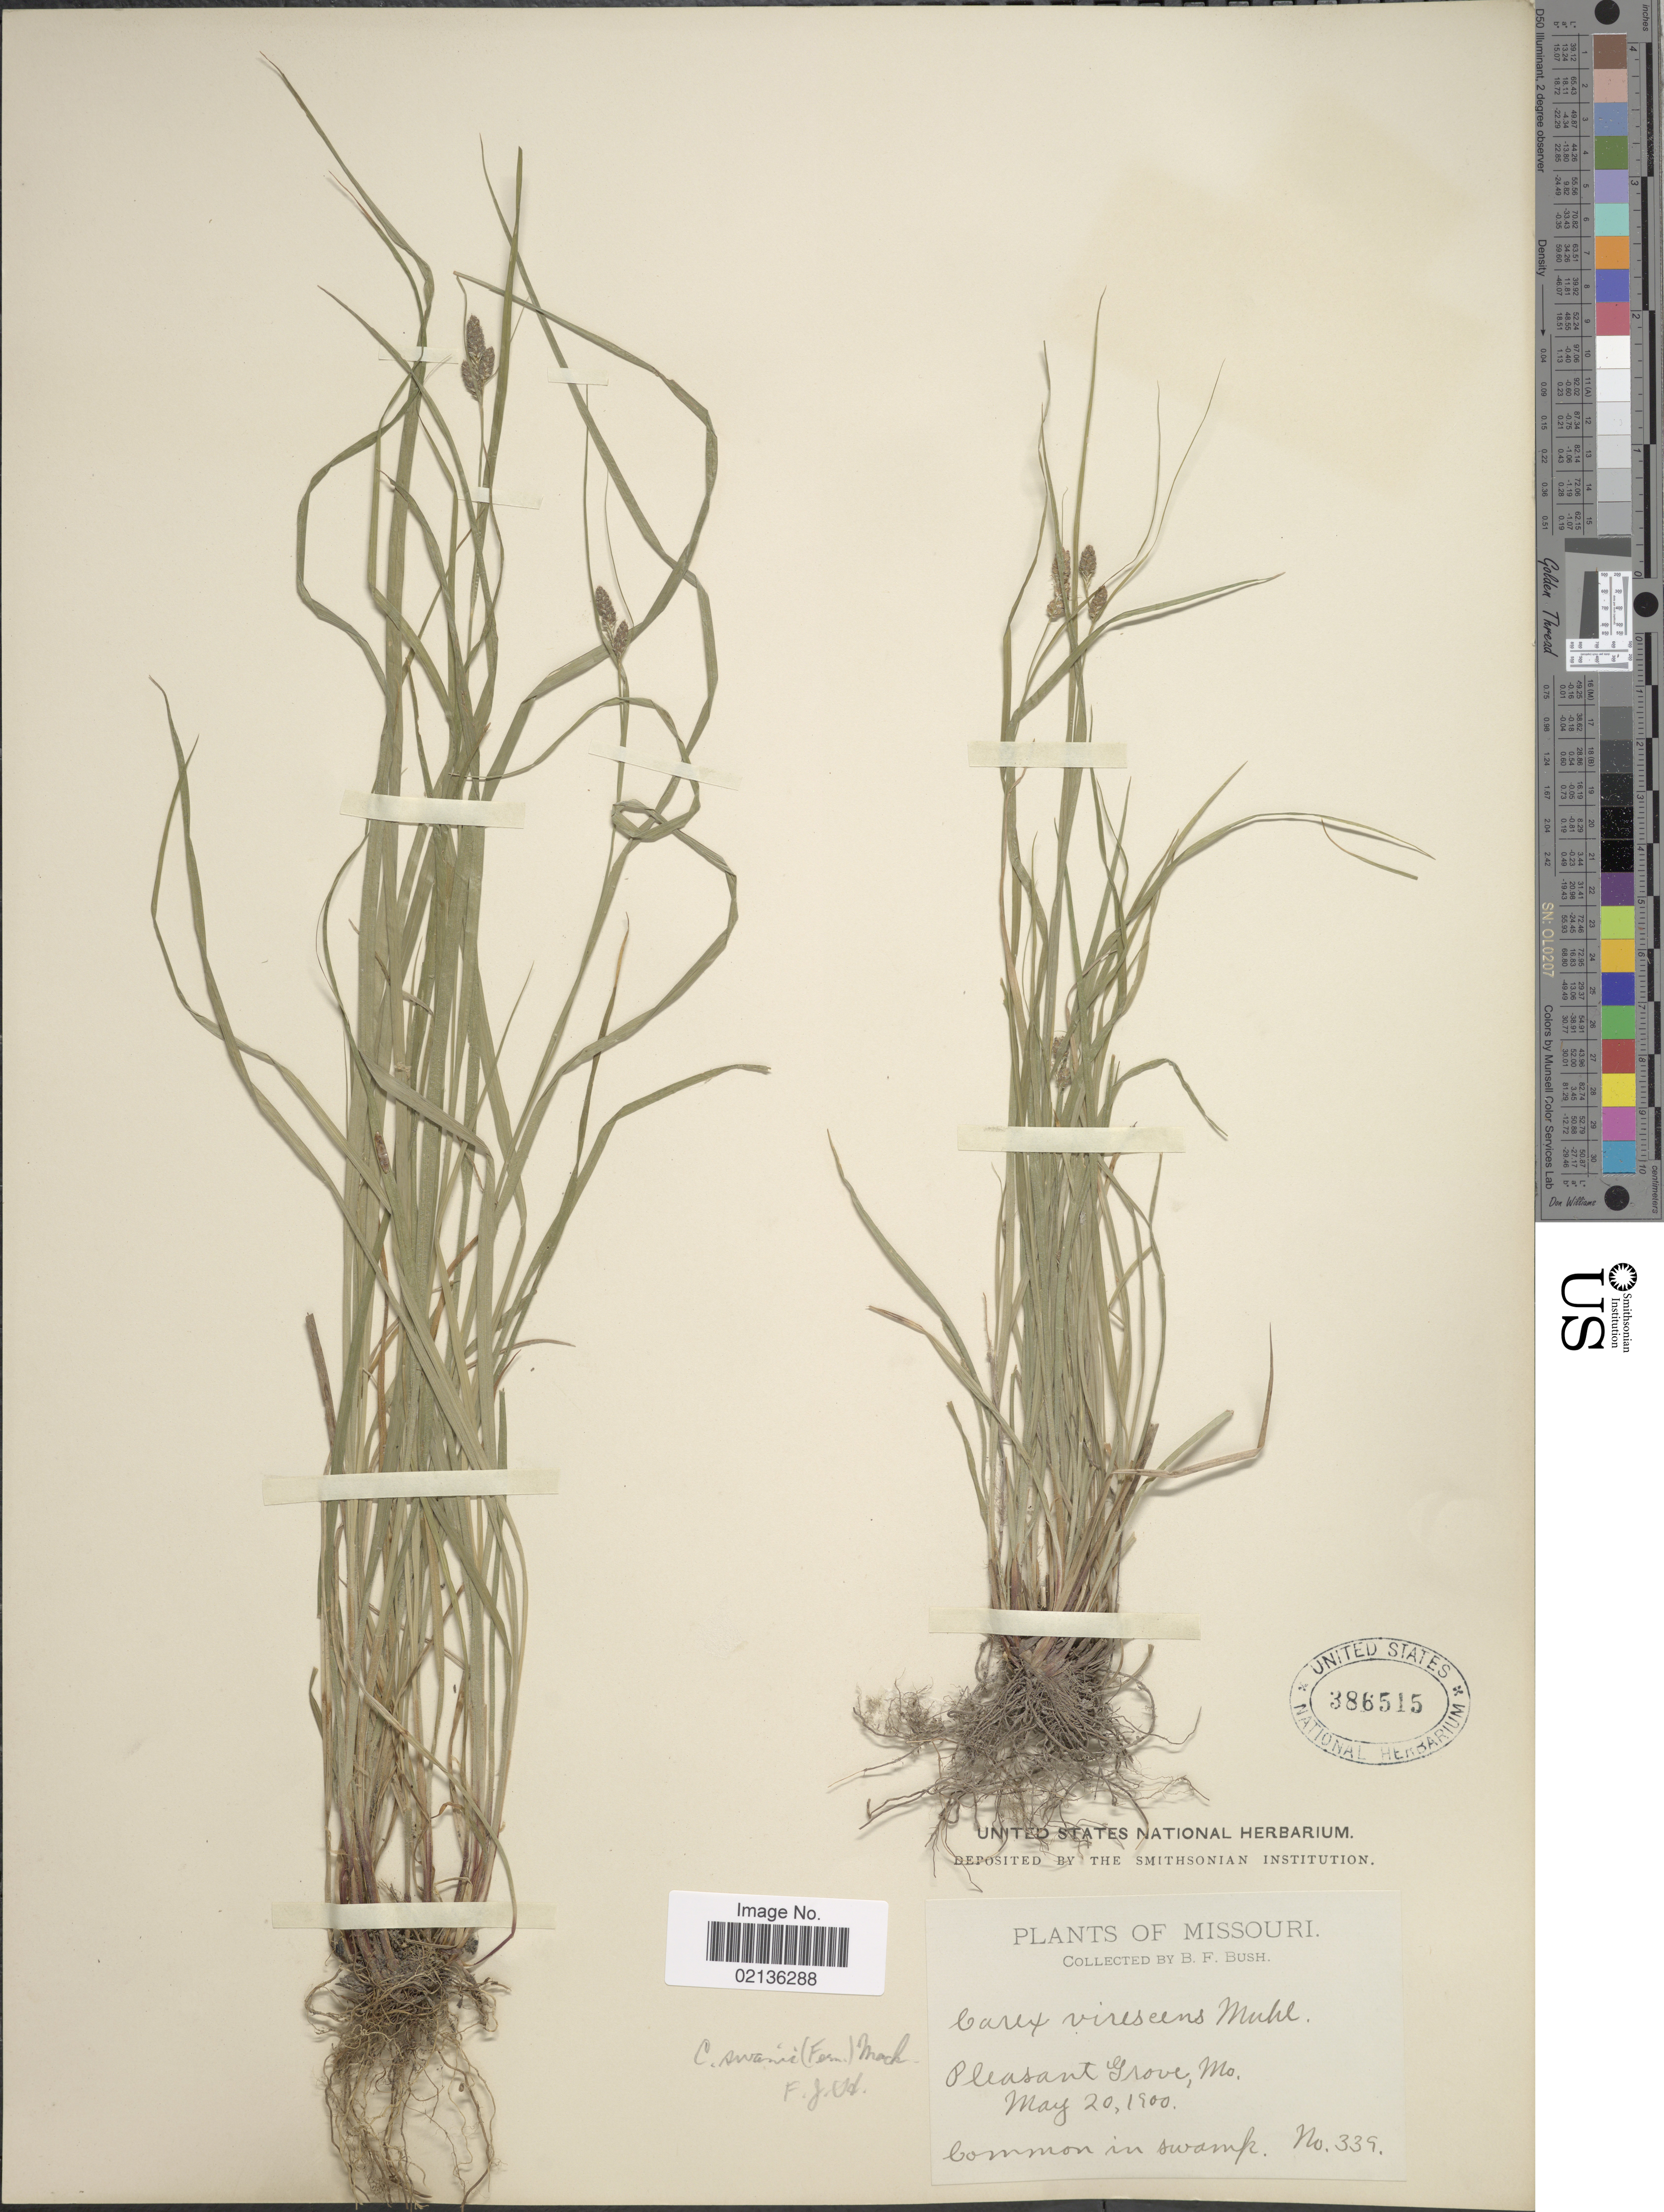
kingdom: Plantae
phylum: Tracheophyta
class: Liliopsida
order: Poales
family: Cyperaceae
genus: Carex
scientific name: Carex swanii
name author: (Fernald) Mack.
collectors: B. F. Bush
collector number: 339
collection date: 1900-05-20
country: United States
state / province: Missouri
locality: Pleasant Grove, Mo.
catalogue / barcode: US 386515